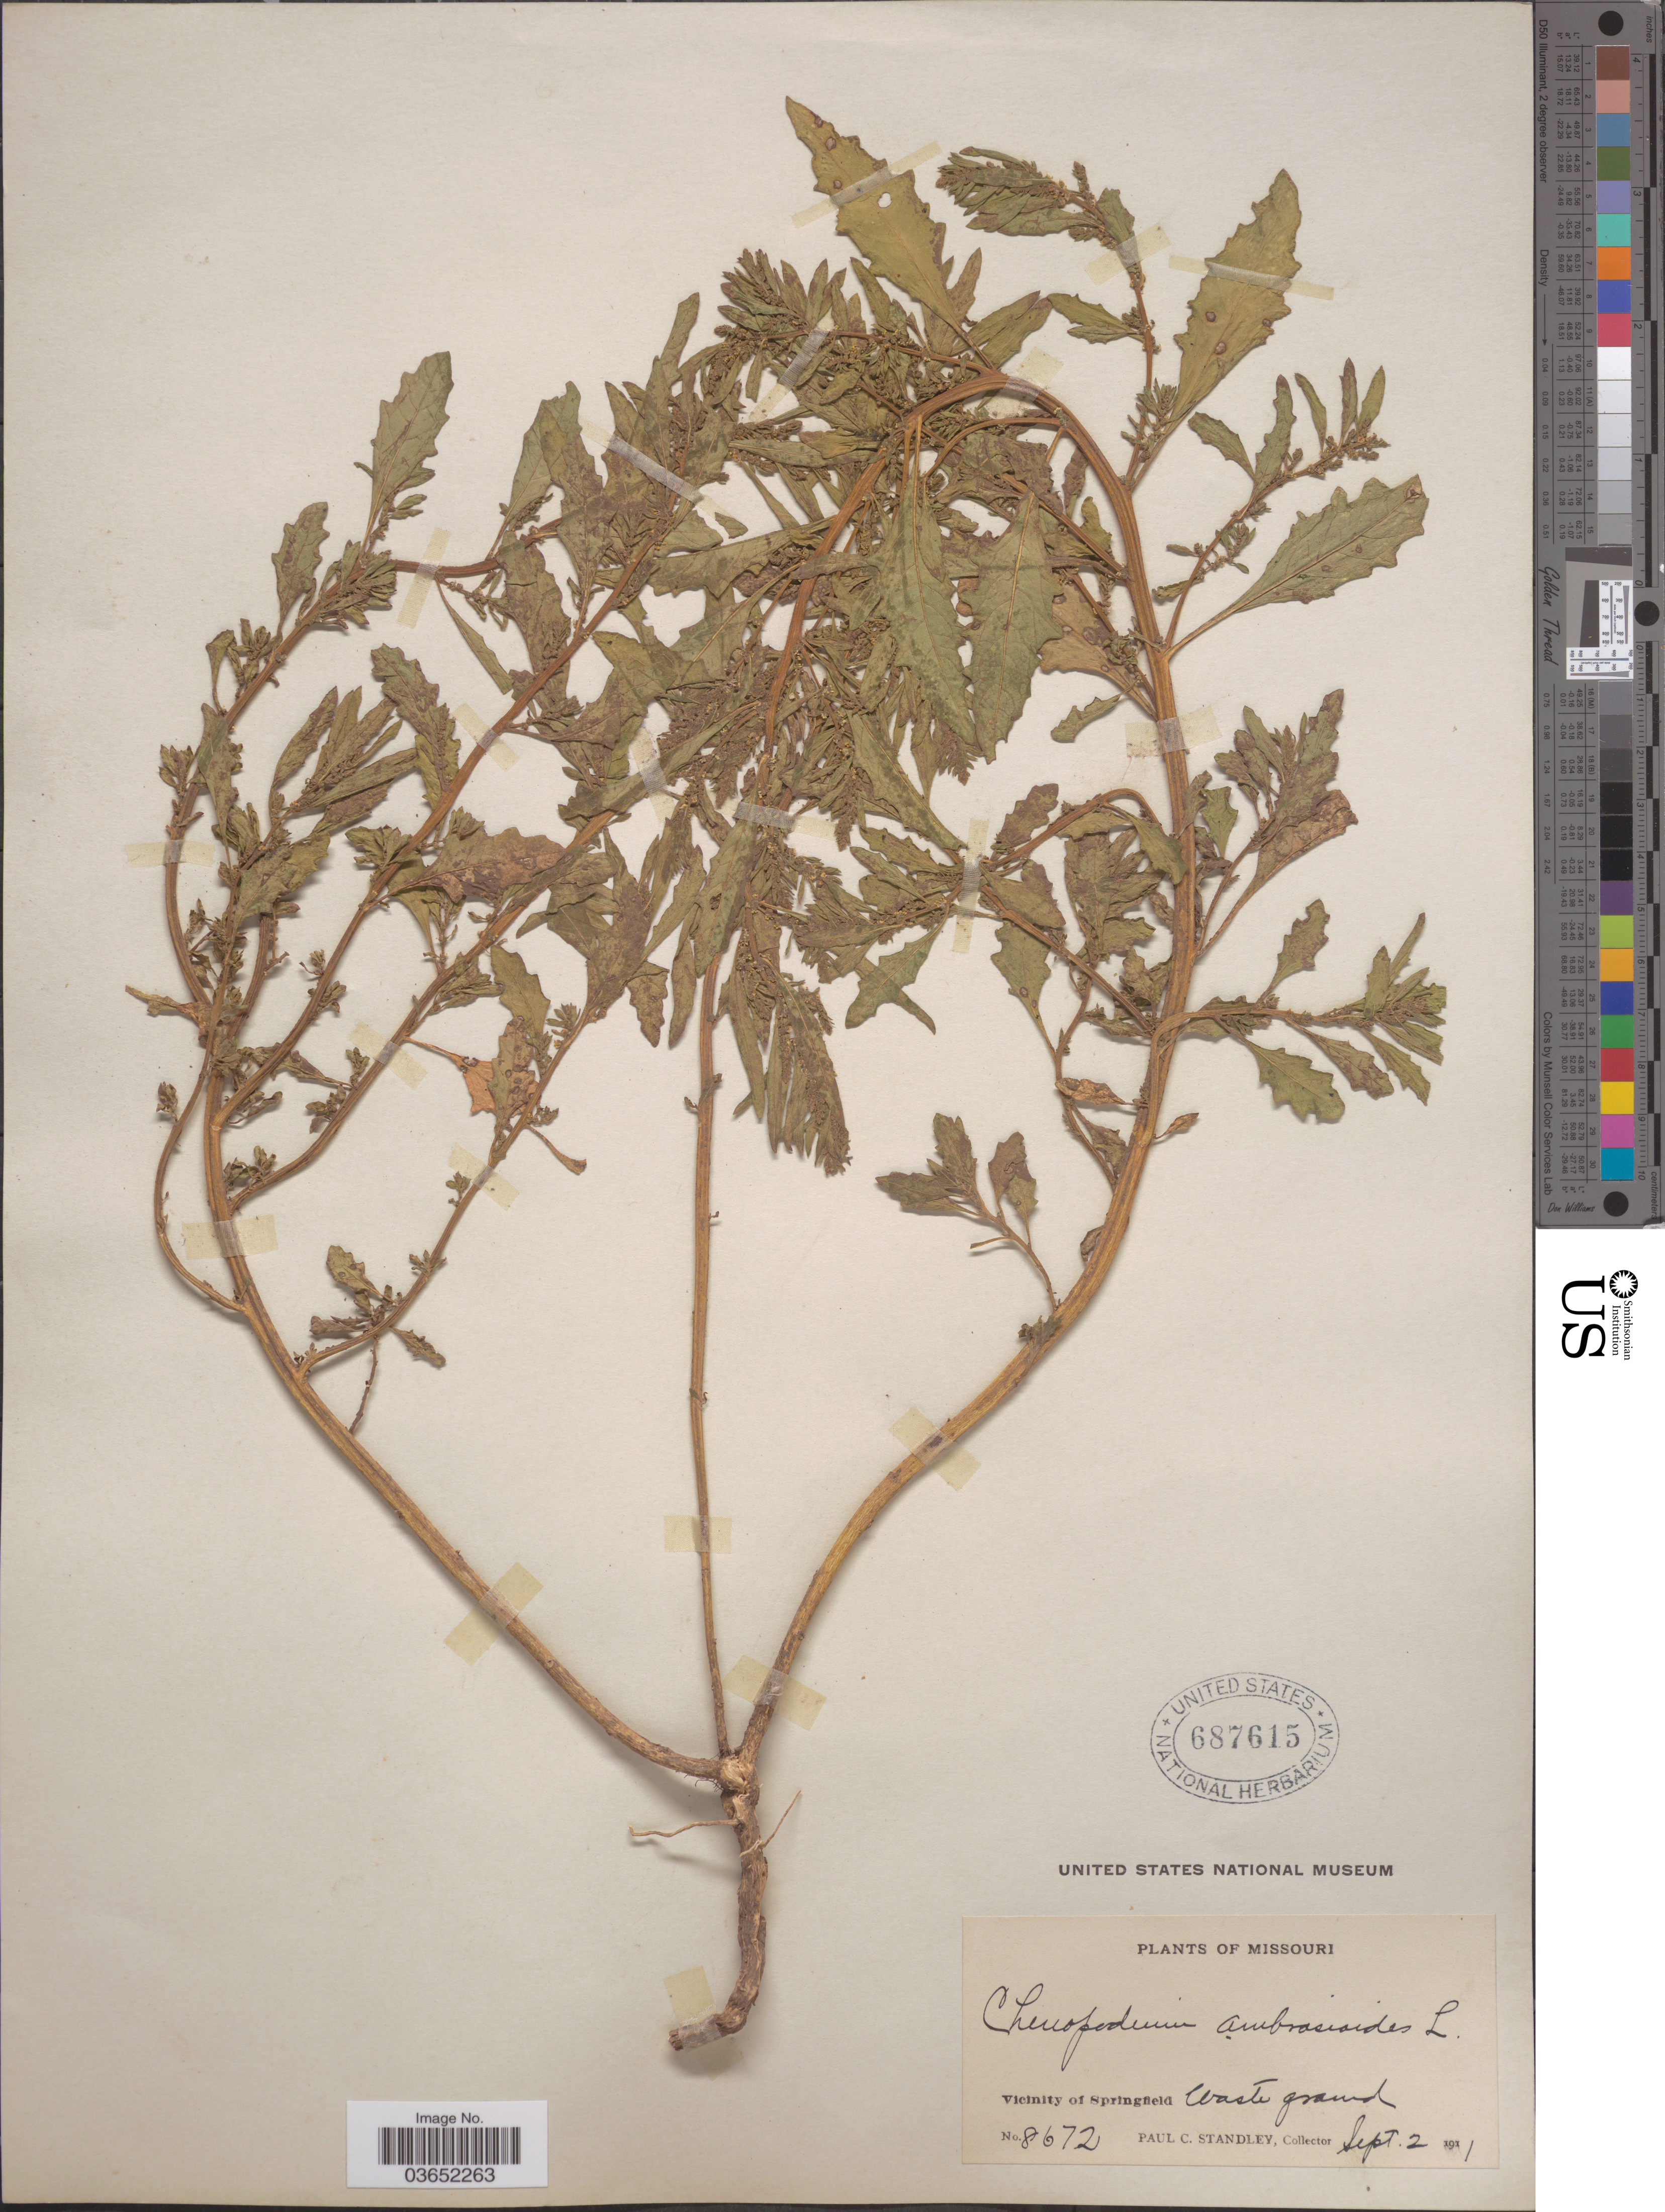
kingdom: Plantae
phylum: Tracheophyta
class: Magnoliopsida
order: Caryophyllales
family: Amaranthaceae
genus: Chenopodium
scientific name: Chenopodium ambrosioides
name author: L.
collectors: P. C. Standley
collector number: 8672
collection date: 1911-09-02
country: United States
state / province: Missouri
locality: Vicinity of Springfield, Waste ground.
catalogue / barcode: US 687615